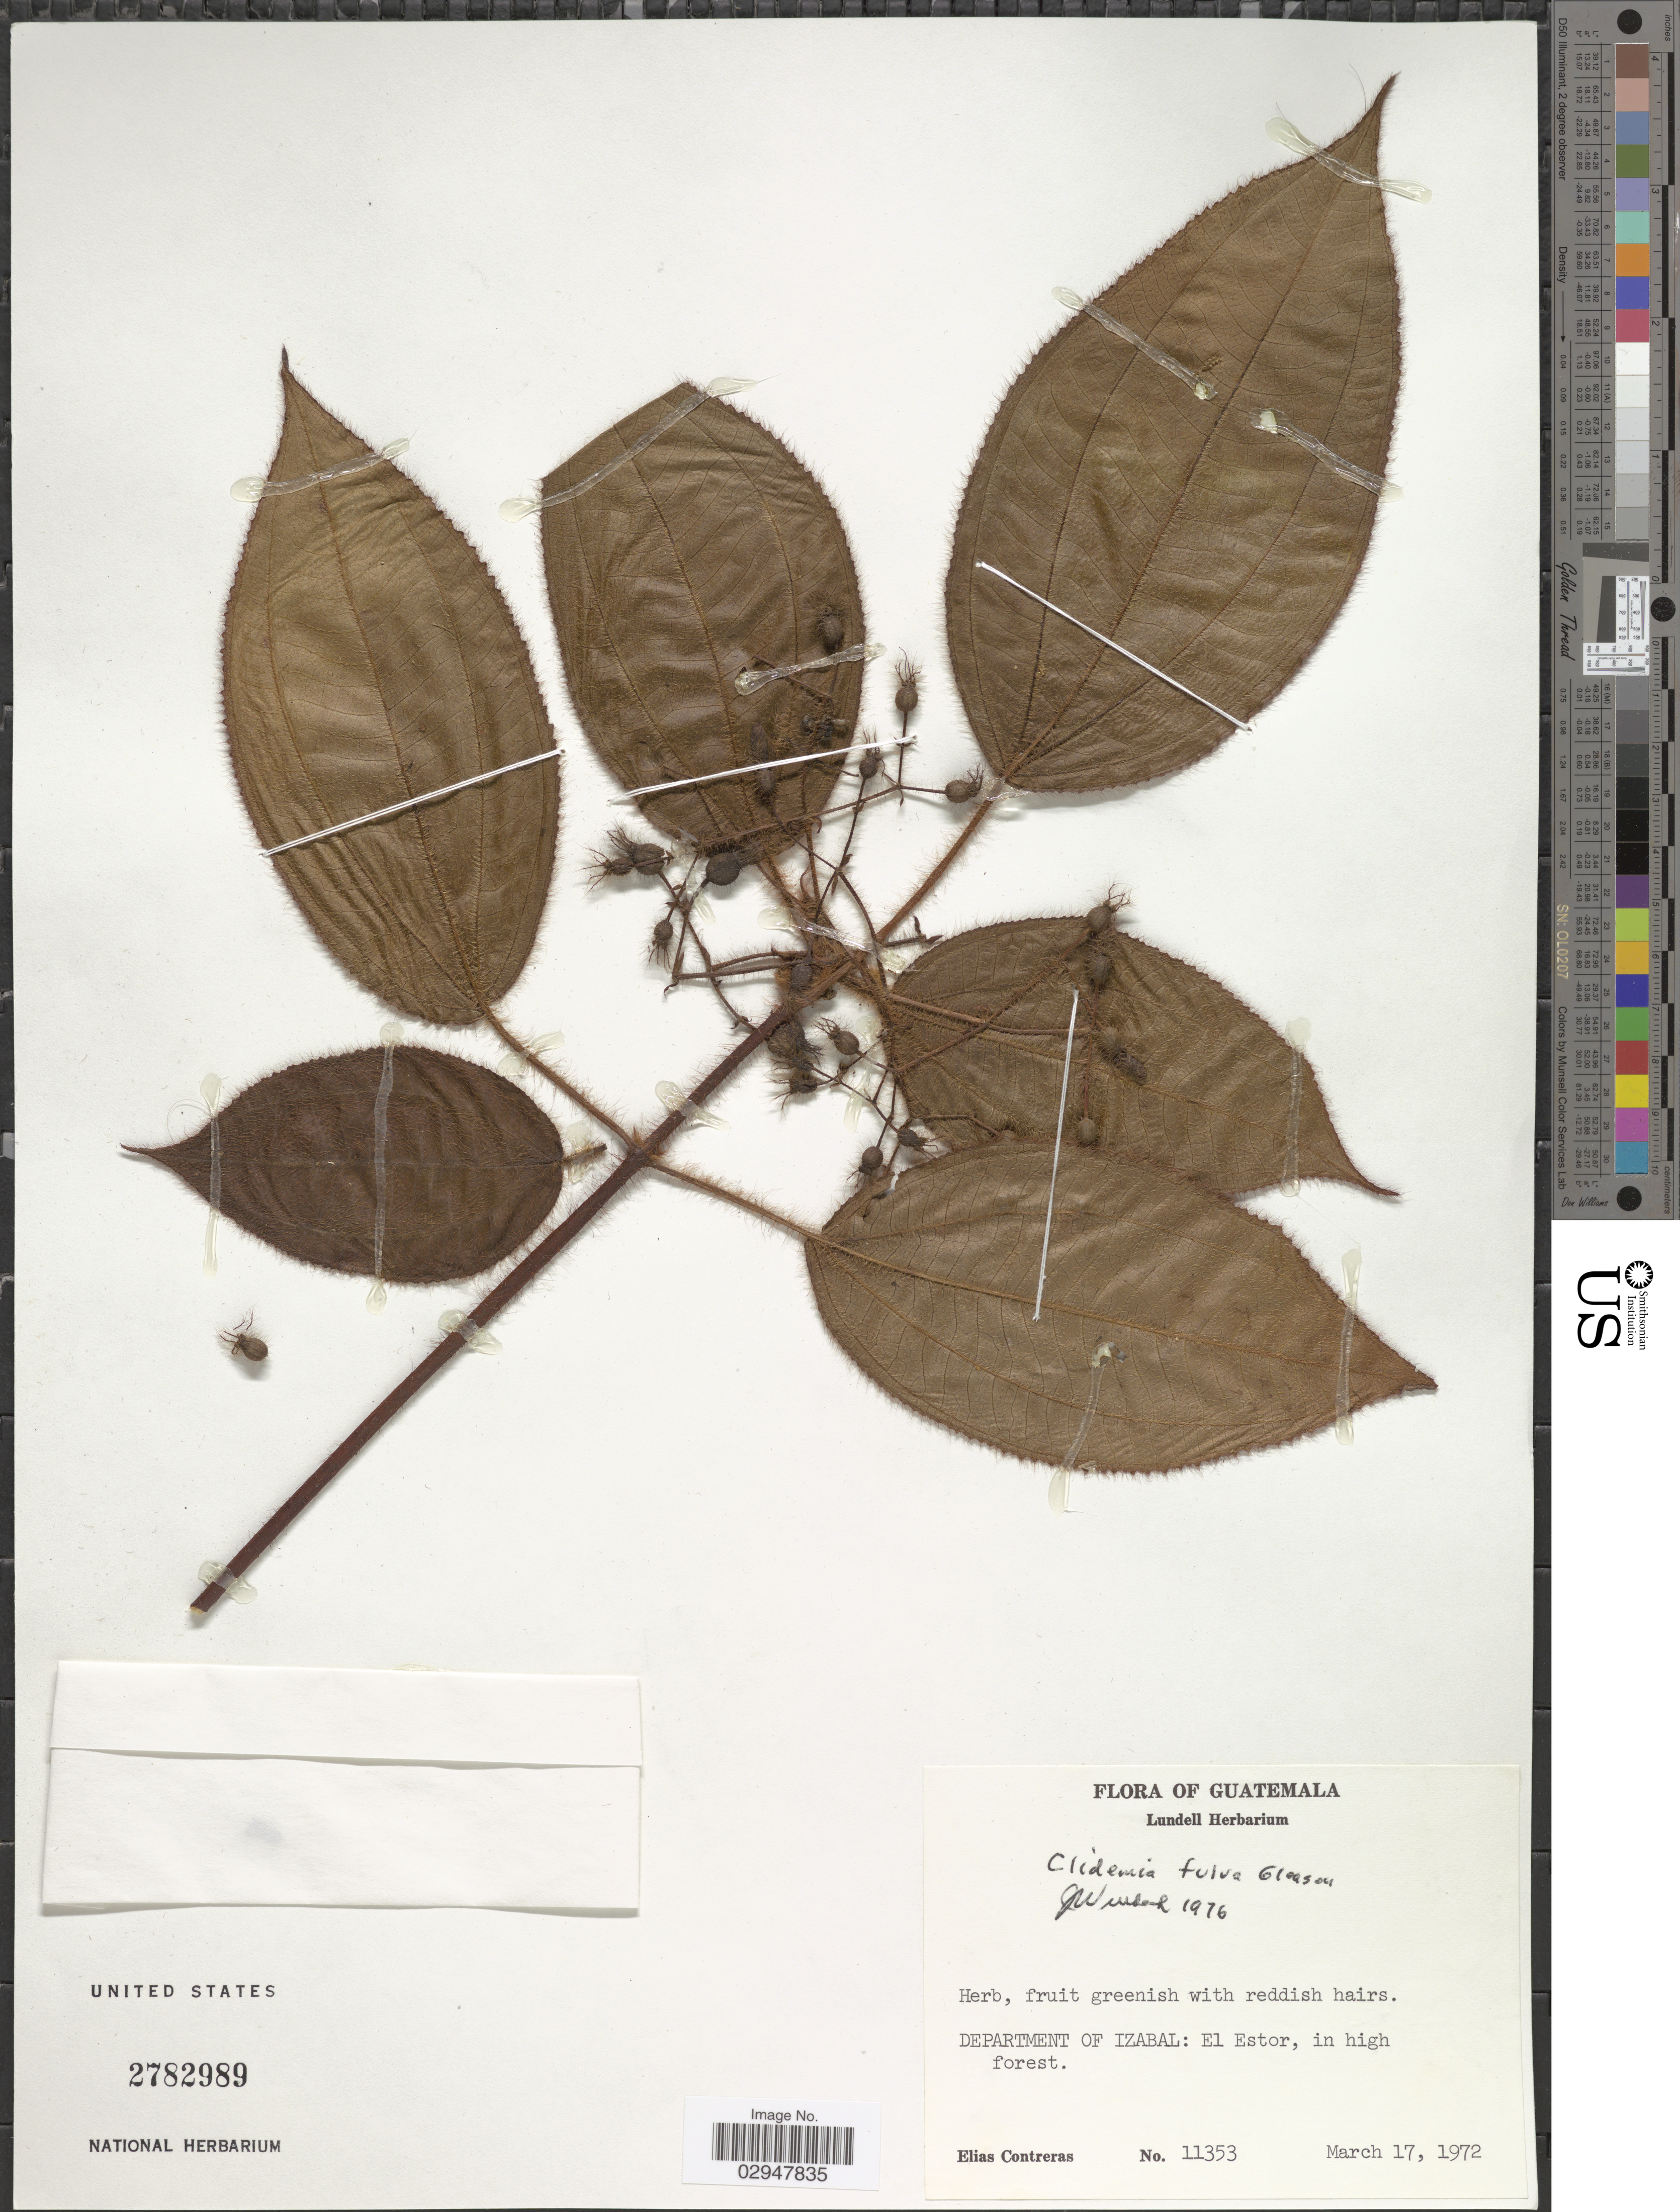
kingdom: Plantae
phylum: Tracheophyta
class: Magnoliopsida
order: Myrtales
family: Melastomataceae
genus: Clidemia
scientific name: Clidemia fulva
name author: Gleason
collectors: E. Contreras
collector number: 11353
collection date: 1972-03-17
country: Guatemala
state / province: Izabal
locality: El Estor, in high forest.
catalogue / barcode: US 2782989